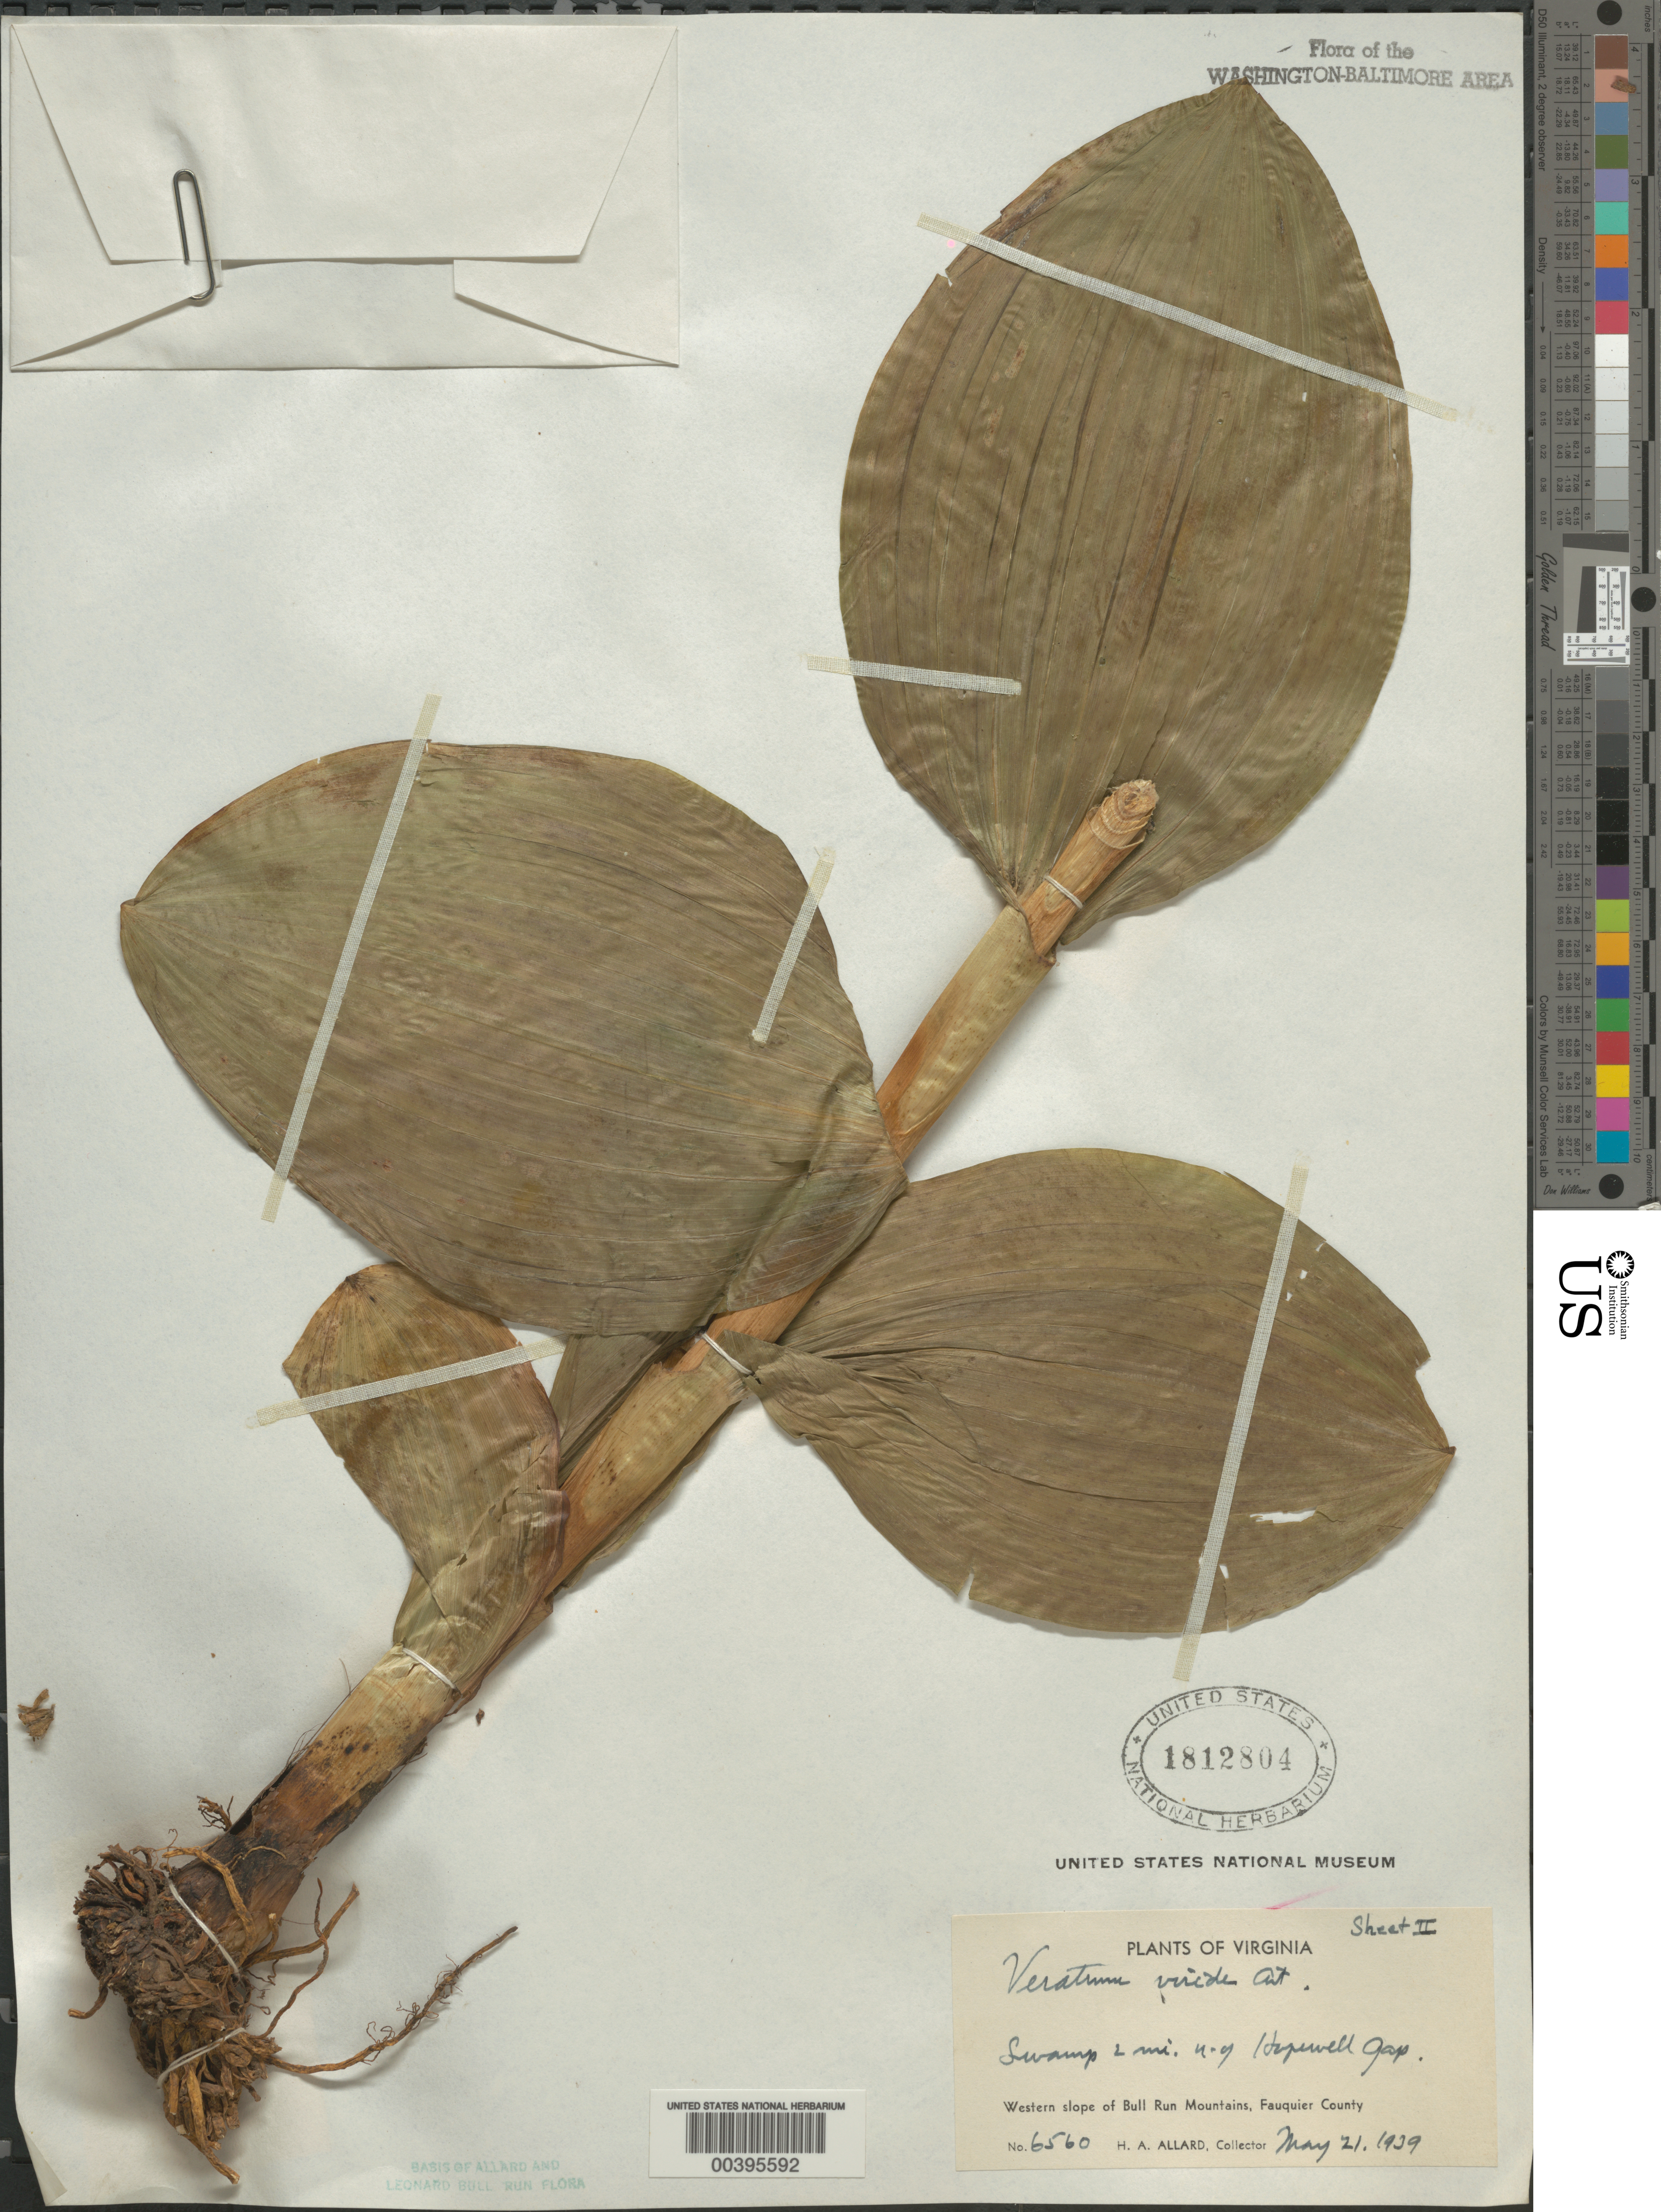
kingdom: Plantae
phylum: Tracheophyta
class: Liliopsida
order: Liliales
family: Melanthiaceae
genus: Veratrum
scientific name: Veratrum viride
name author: Aiton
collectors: H. A. Allard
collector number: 6560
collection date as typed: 21 May 1939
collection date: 1939-05-21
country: United States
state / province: Virginia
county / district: Fauquier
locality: North of Hopewell Gap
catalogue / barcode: US 1812804